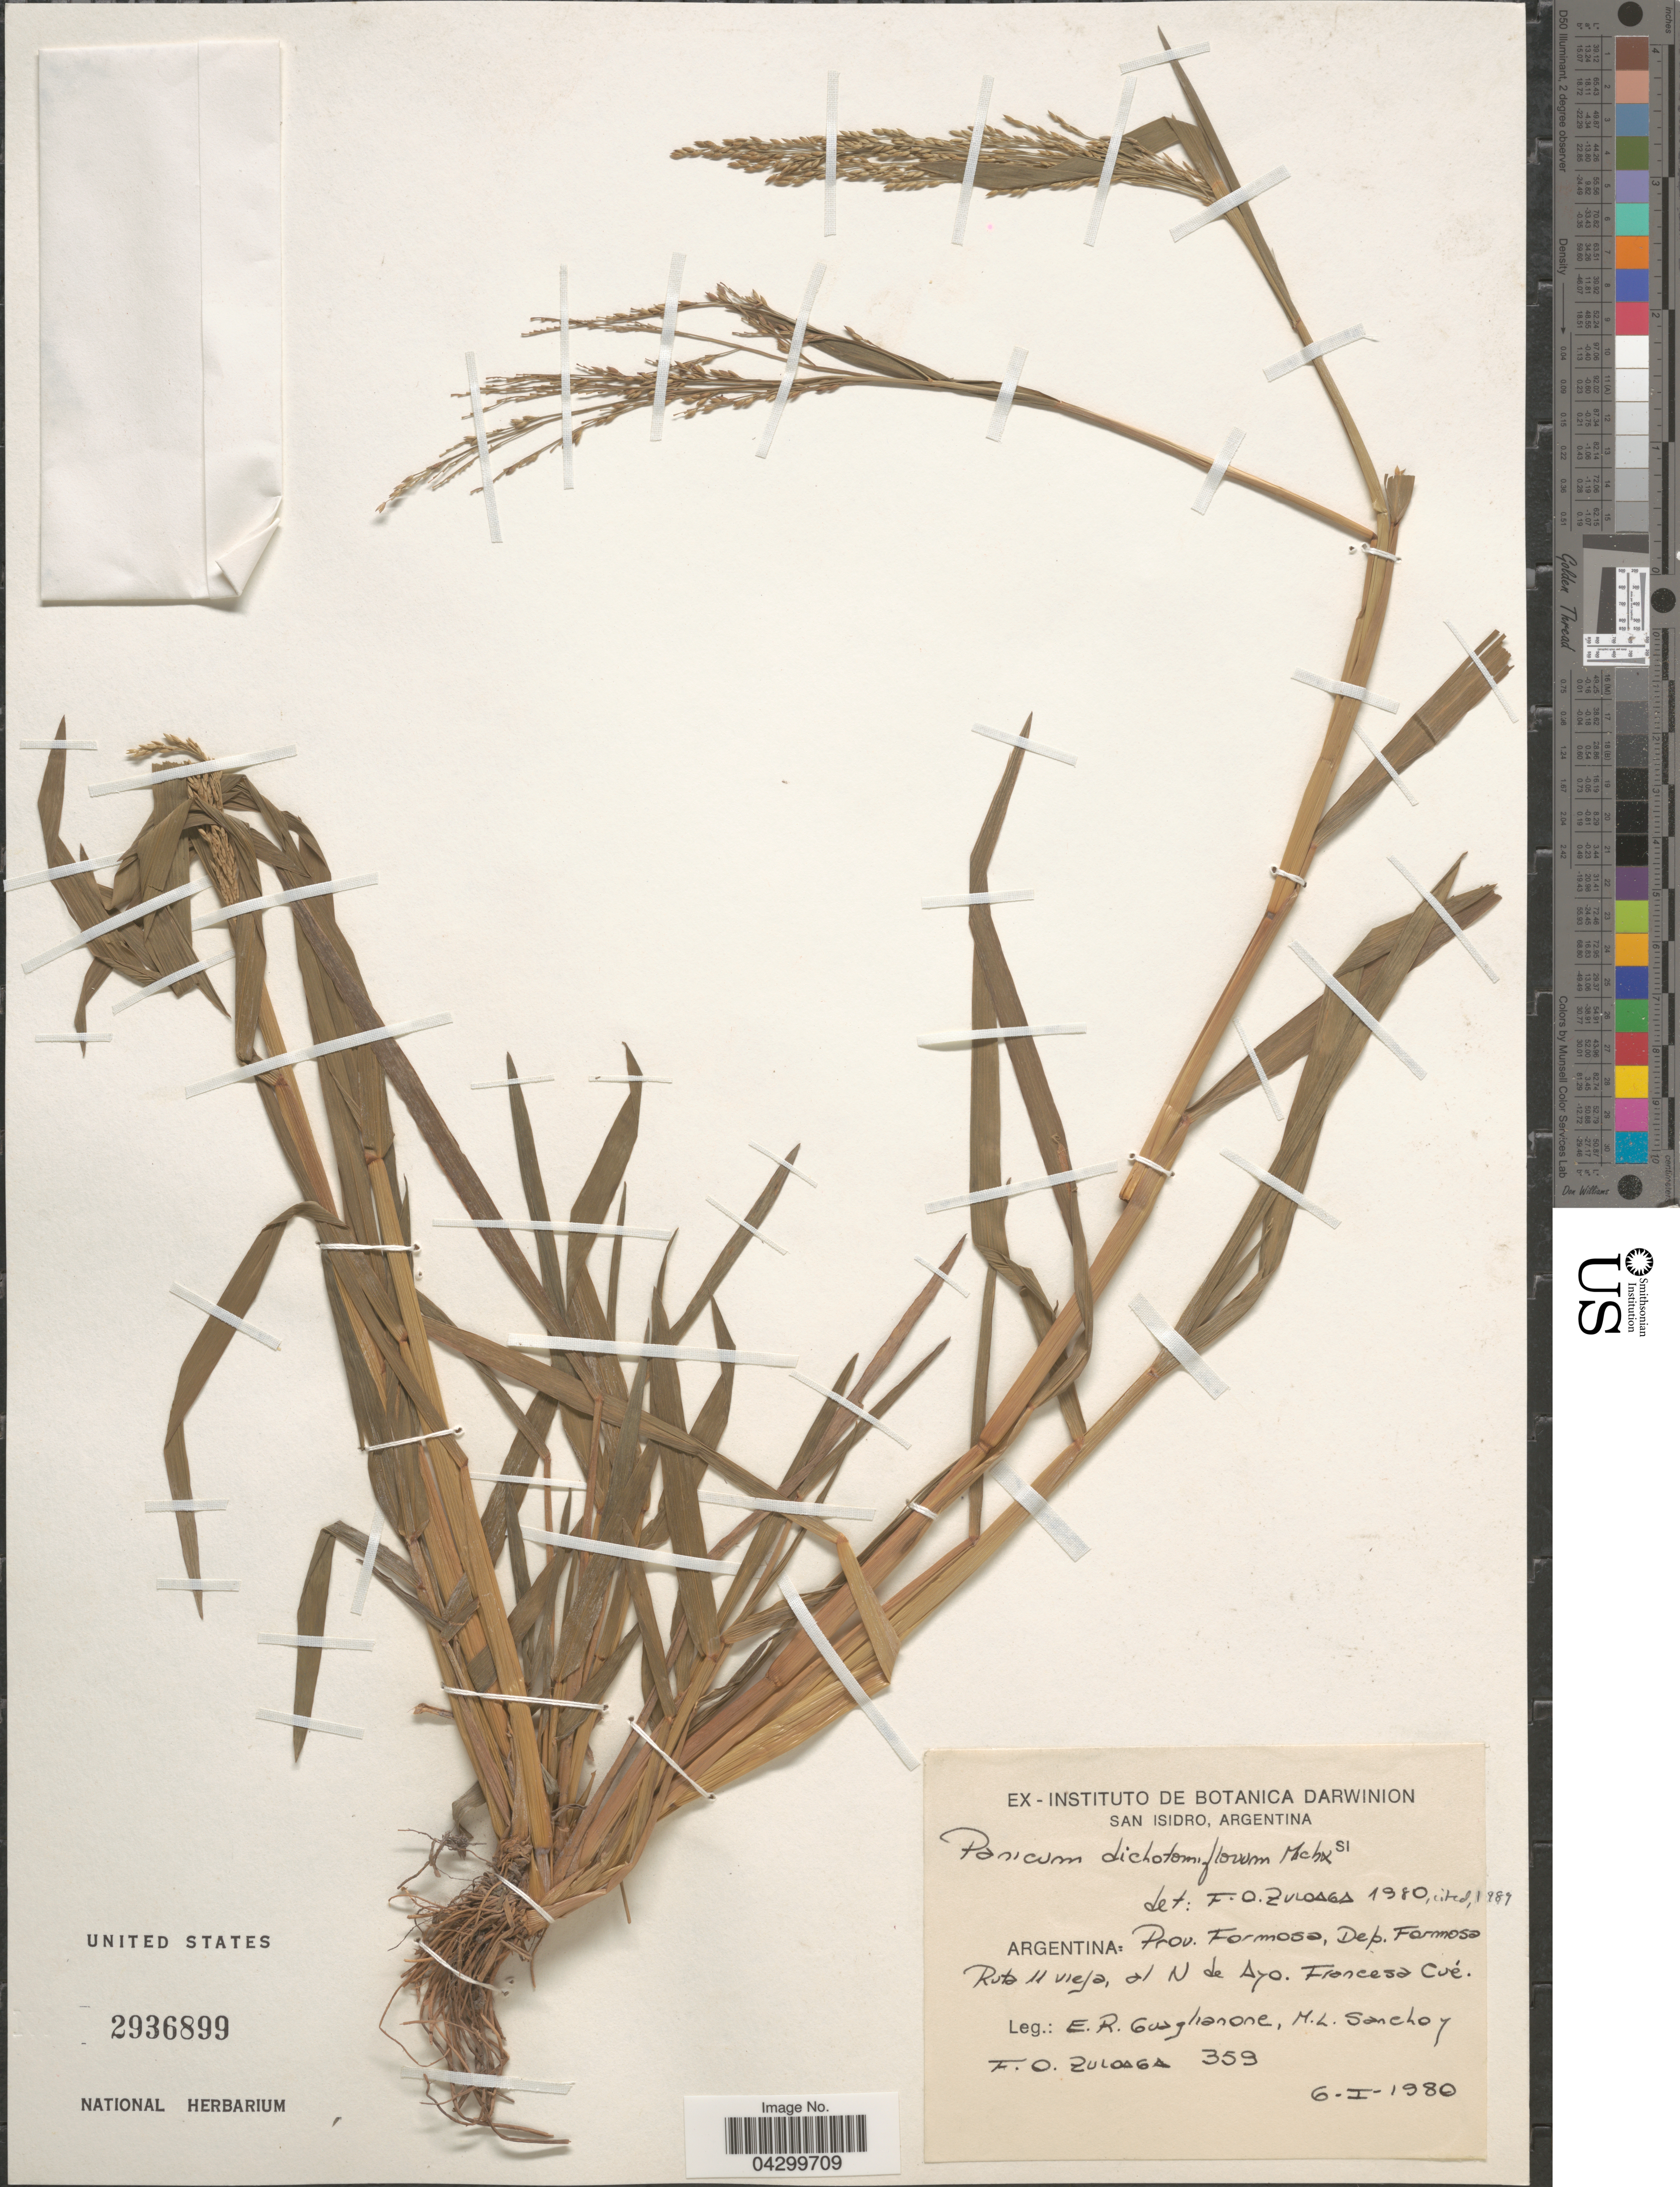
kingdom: Plantae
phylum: Tracheophyta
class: Liliopsida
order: Poales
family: Poaceae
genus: Panicum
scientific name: Panicum dichotomiflorum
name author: Michx.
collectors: E. R. Guaglianone, M. L. Sancho & F. O. Zuloaga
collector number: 359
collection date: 1980-01-06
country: Argentina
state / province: Formosa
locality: San Isidro. Dep. Formosa. Ruta 11 vieja al N de Ayp. Francesa Cué.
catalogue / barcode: US 2936899